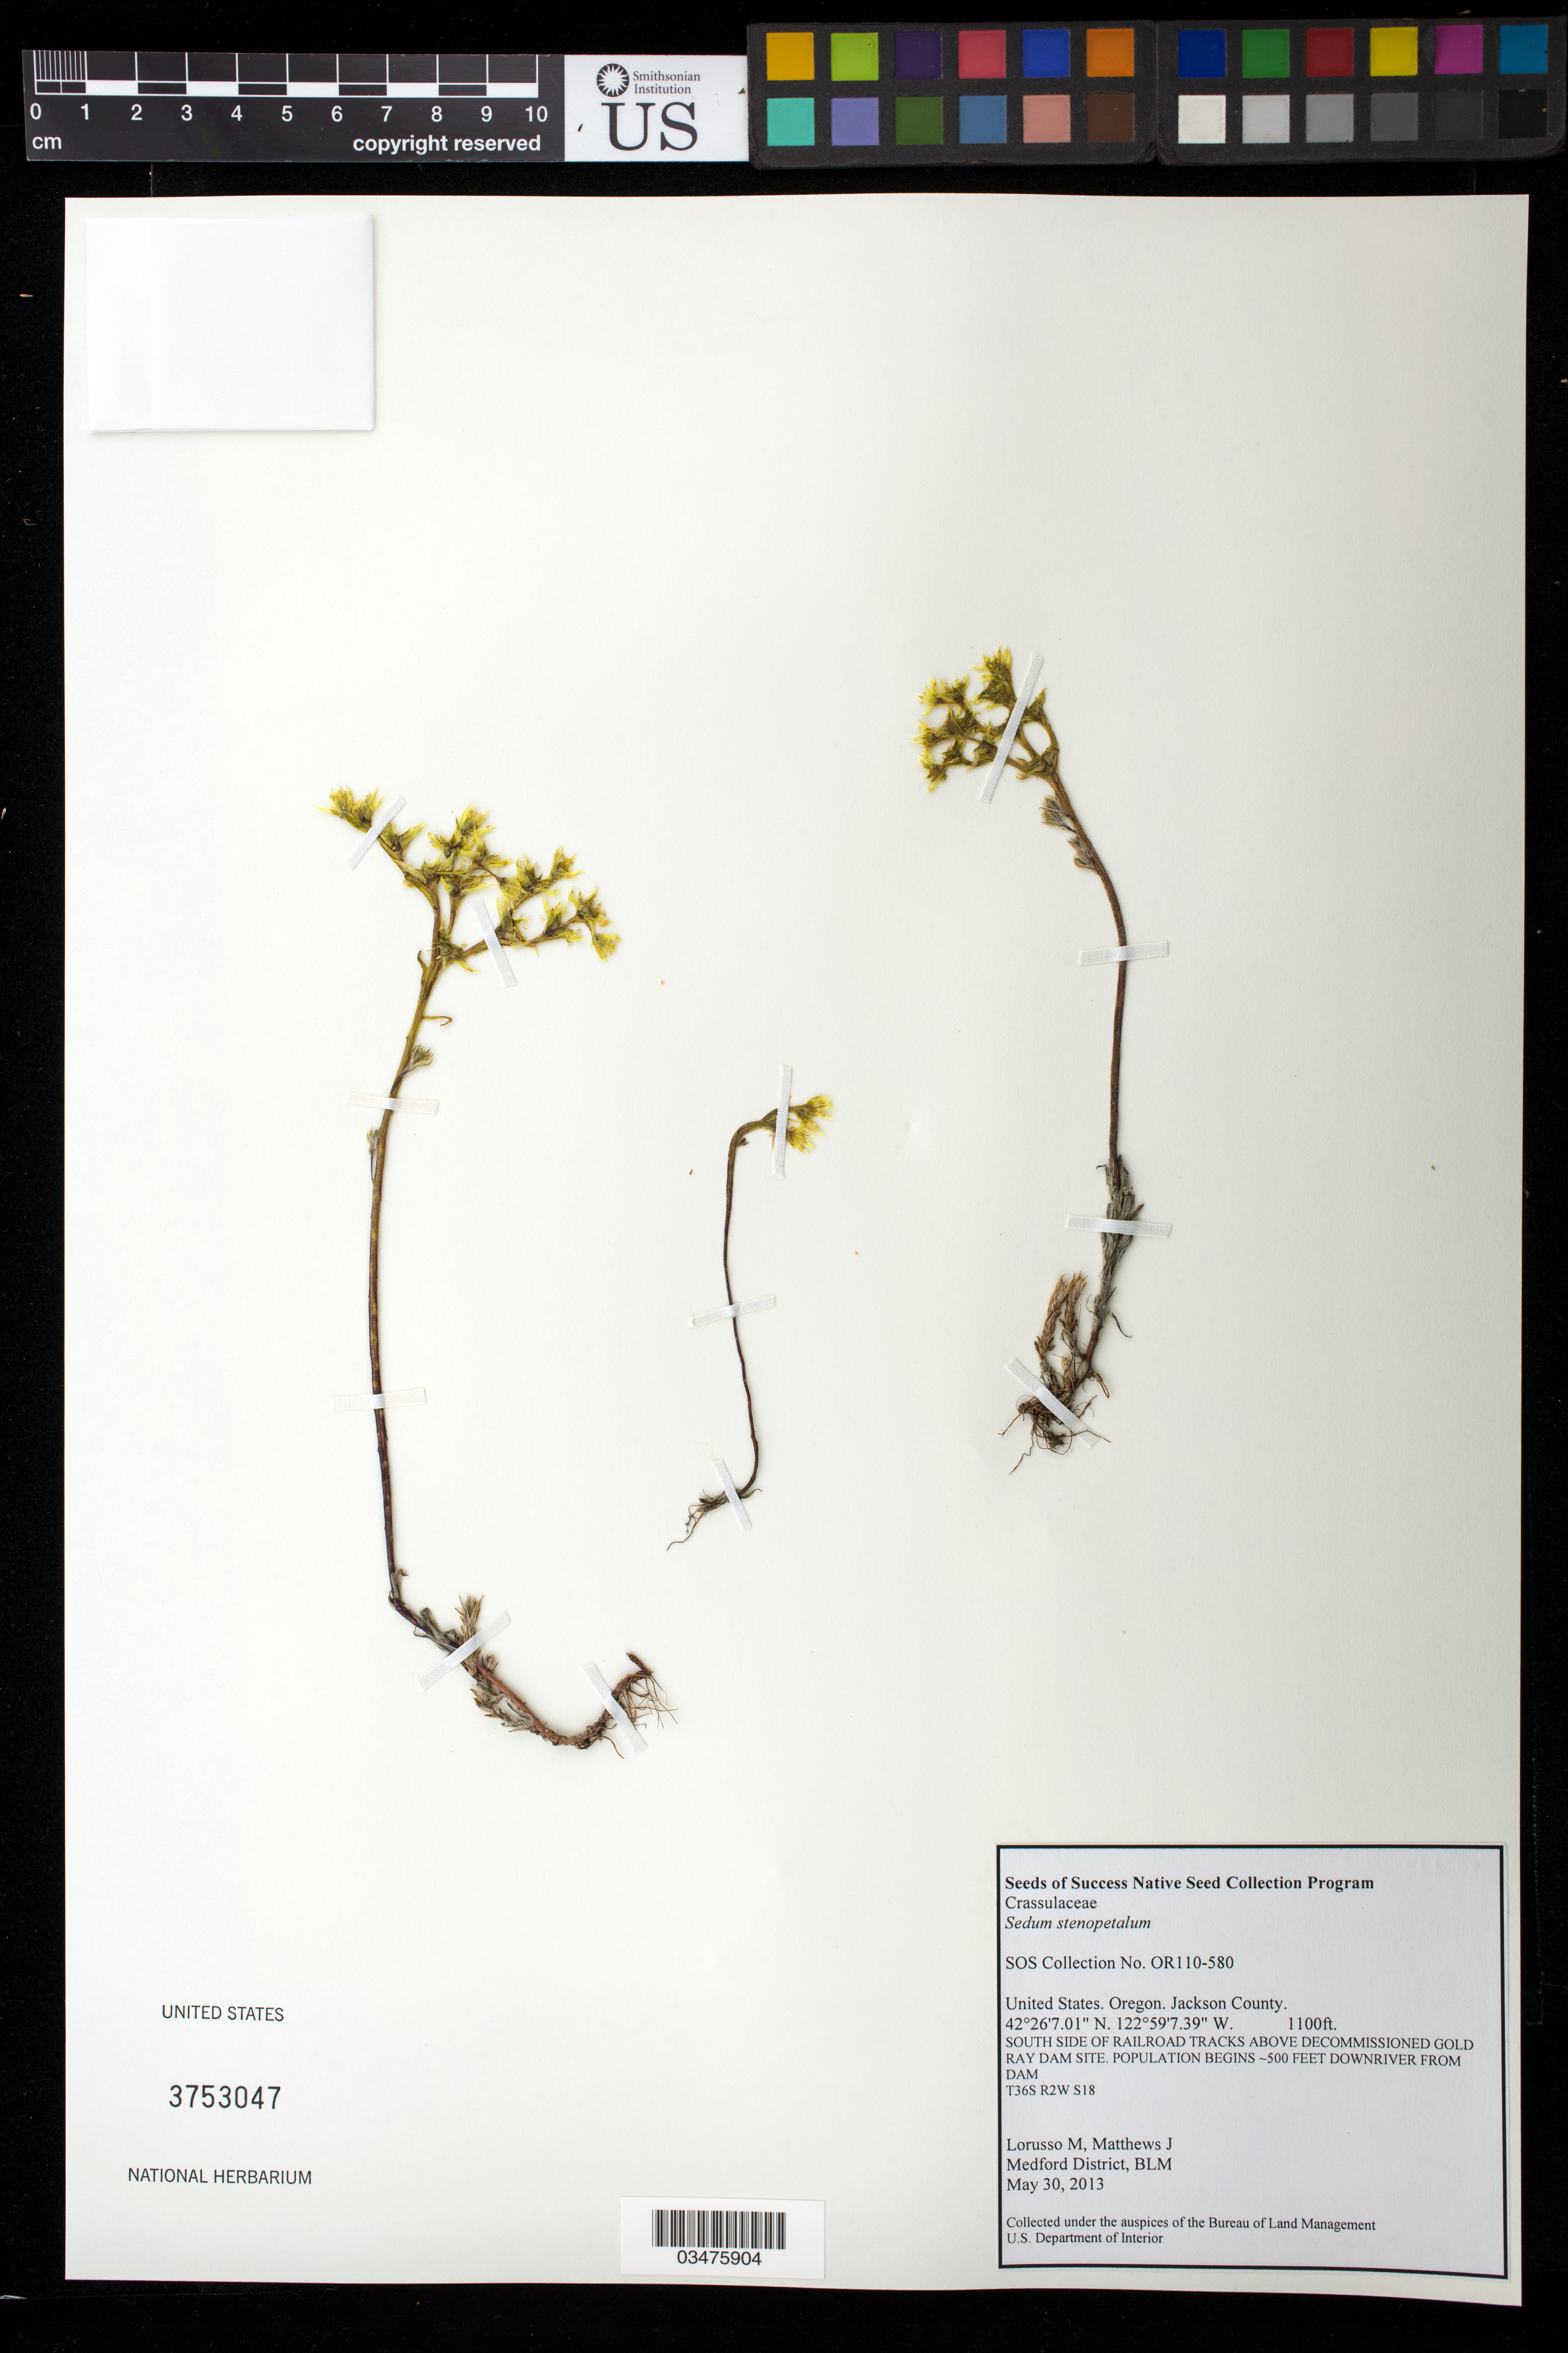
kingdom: Plantae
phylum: Tracheophyta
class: Magnoliopsida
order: Saxifragales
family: Crassulaceae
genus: Sedum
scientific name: Sedum stenopetalum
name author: Pursh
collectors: M. Lorusso & J. Matthews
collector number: OR110-580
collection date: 2013-05-30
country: United States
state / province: Oregon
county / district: Jackson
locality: South side of railroad tracks abovedecommissioned Gold Ray Dam site.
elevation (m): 335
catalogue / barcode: US 3753047